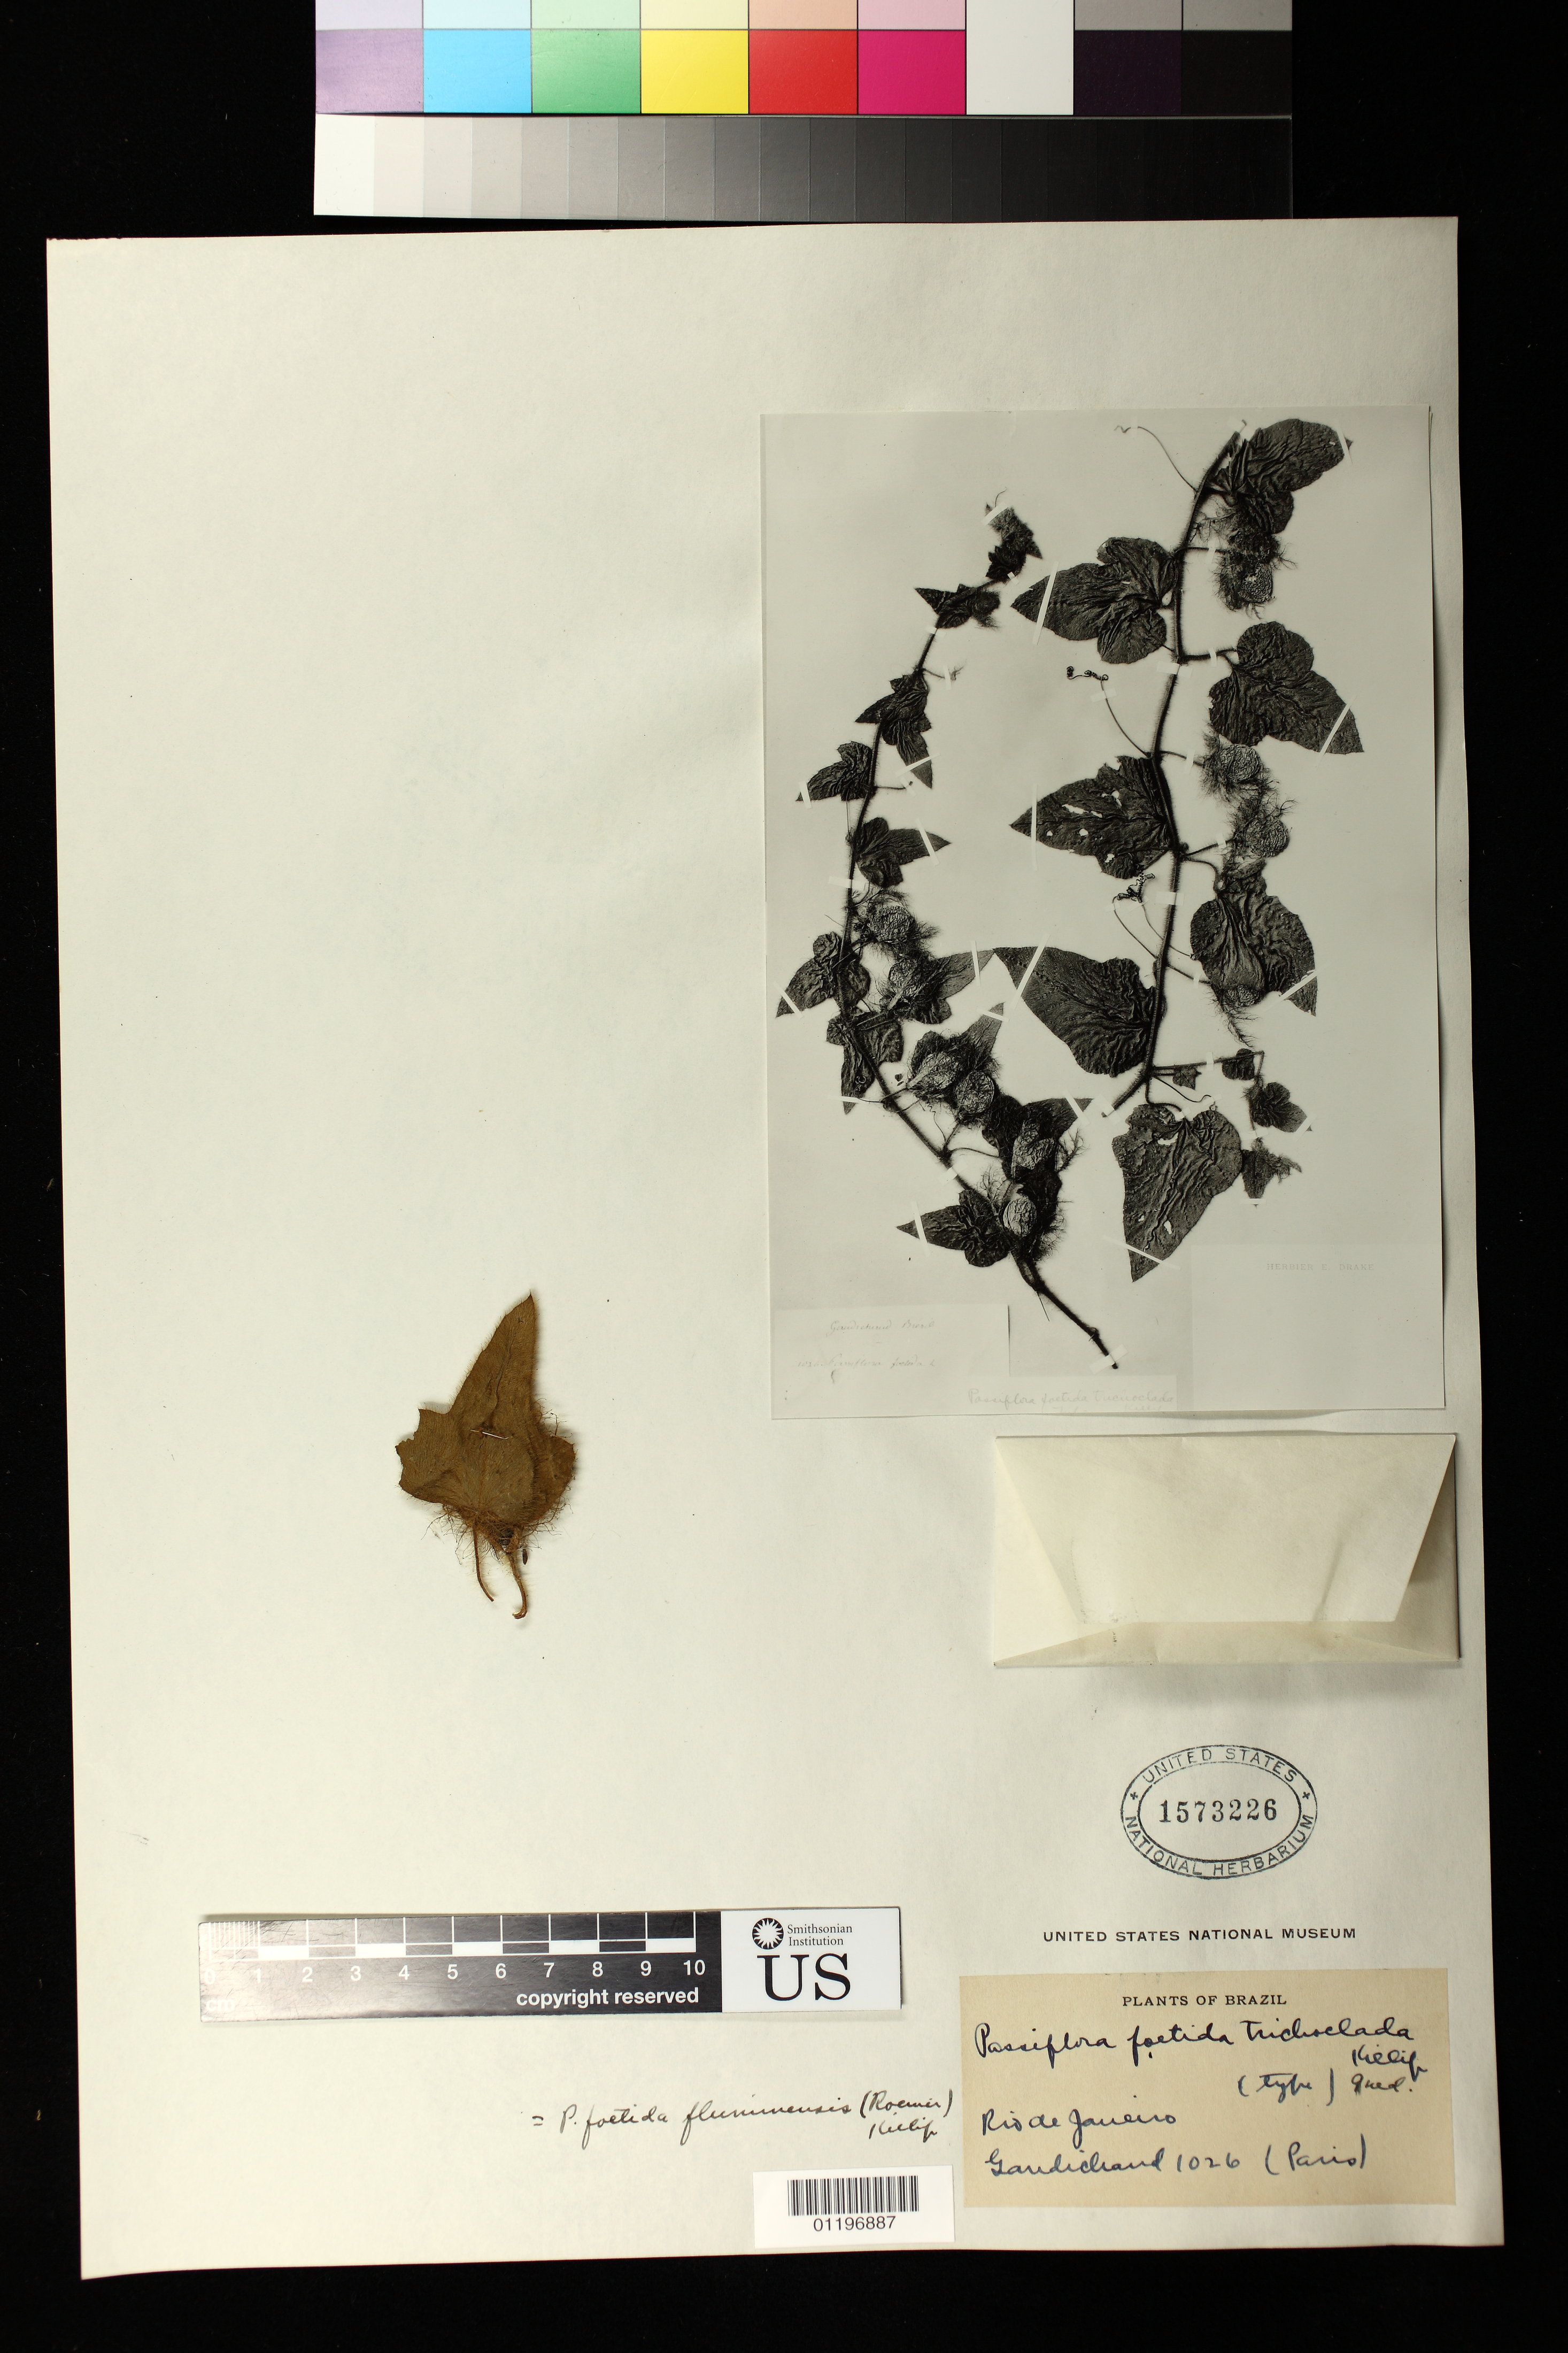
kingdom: Plantae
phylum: Tracheophyta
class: Magnoliopsida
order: Malpighiales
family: Passifloraceae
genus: Passiflora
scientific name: Passiflora foetida var. fluminensis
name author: (M. Roem.) Killip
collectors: C. Gaudichaud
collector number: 1026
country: Brazil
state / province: Rio de Janeiro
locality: Rio de Janeiro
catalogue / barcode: US 1573226